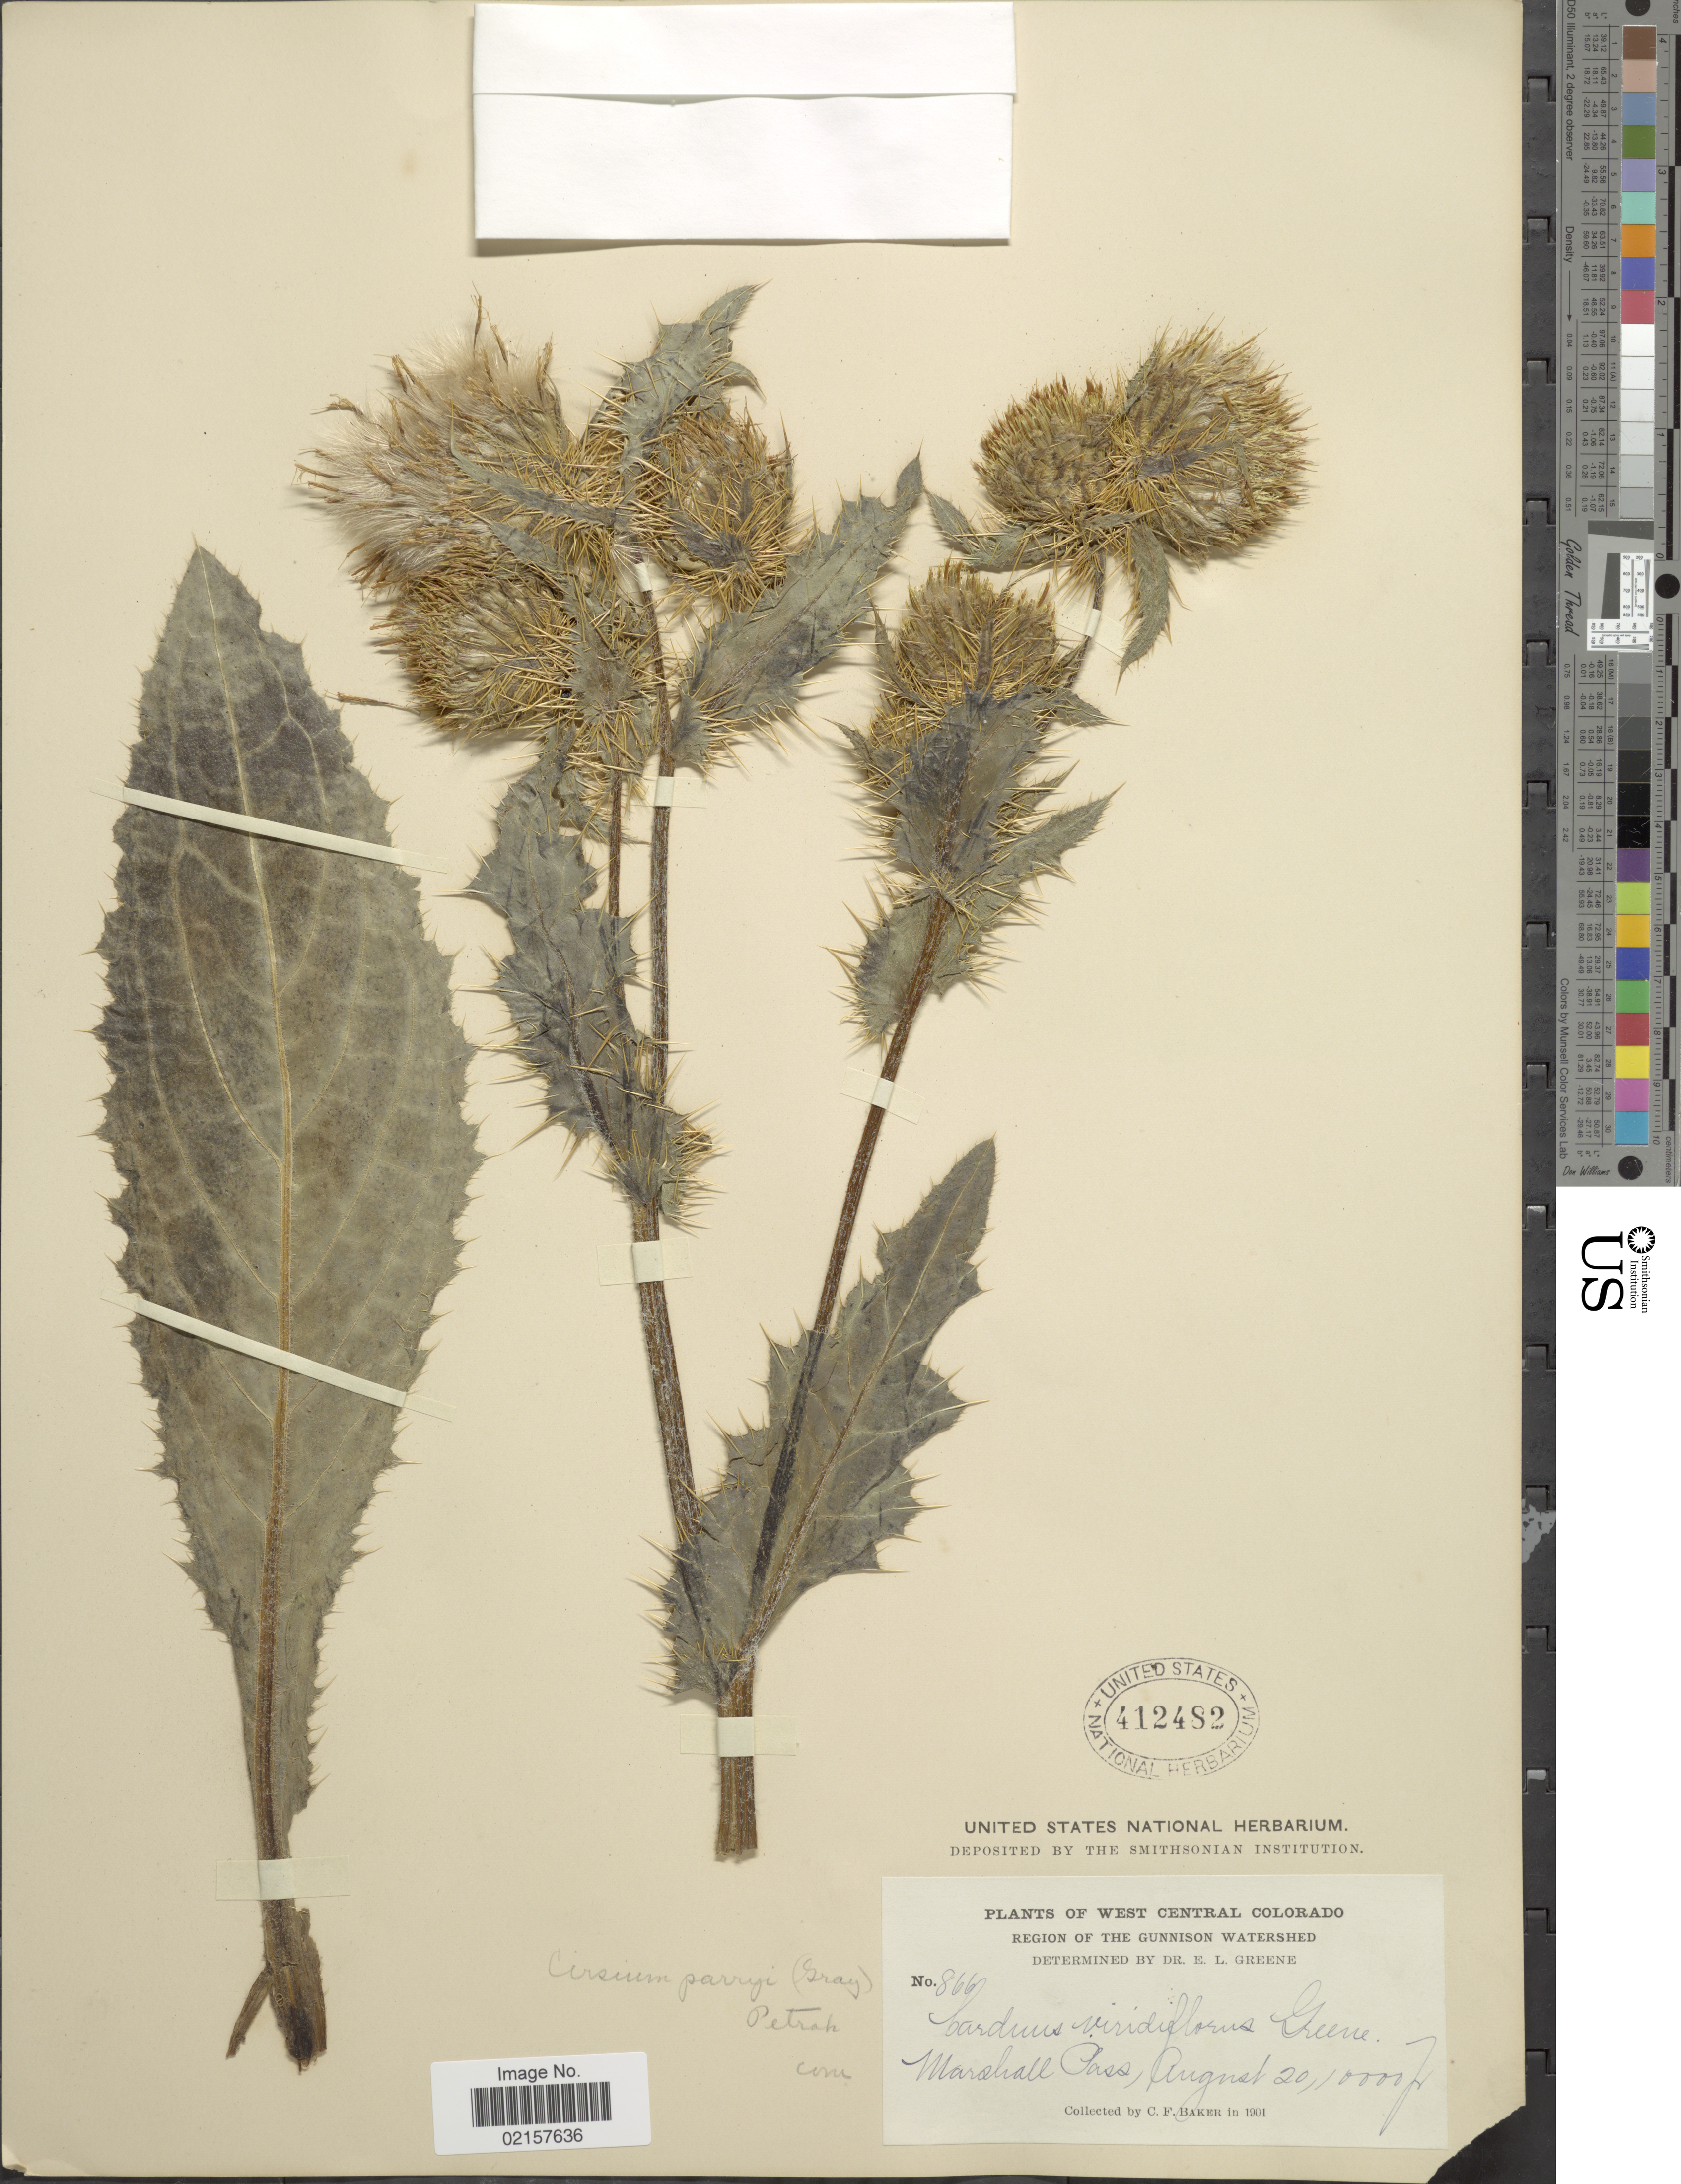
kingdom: Plantae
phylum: Tracheophyta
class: Magnoliopsida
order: Asterales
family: Asteraceae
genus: Cirsium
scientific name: Cirsium parryi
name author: (A. Gray) Petr.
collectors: C. F. Baker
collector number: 8667*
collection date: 1901-08-20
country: United States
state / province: New Mexico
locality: West Central Colorado, Marshall Pass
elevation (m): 3048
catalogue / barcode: US 412482